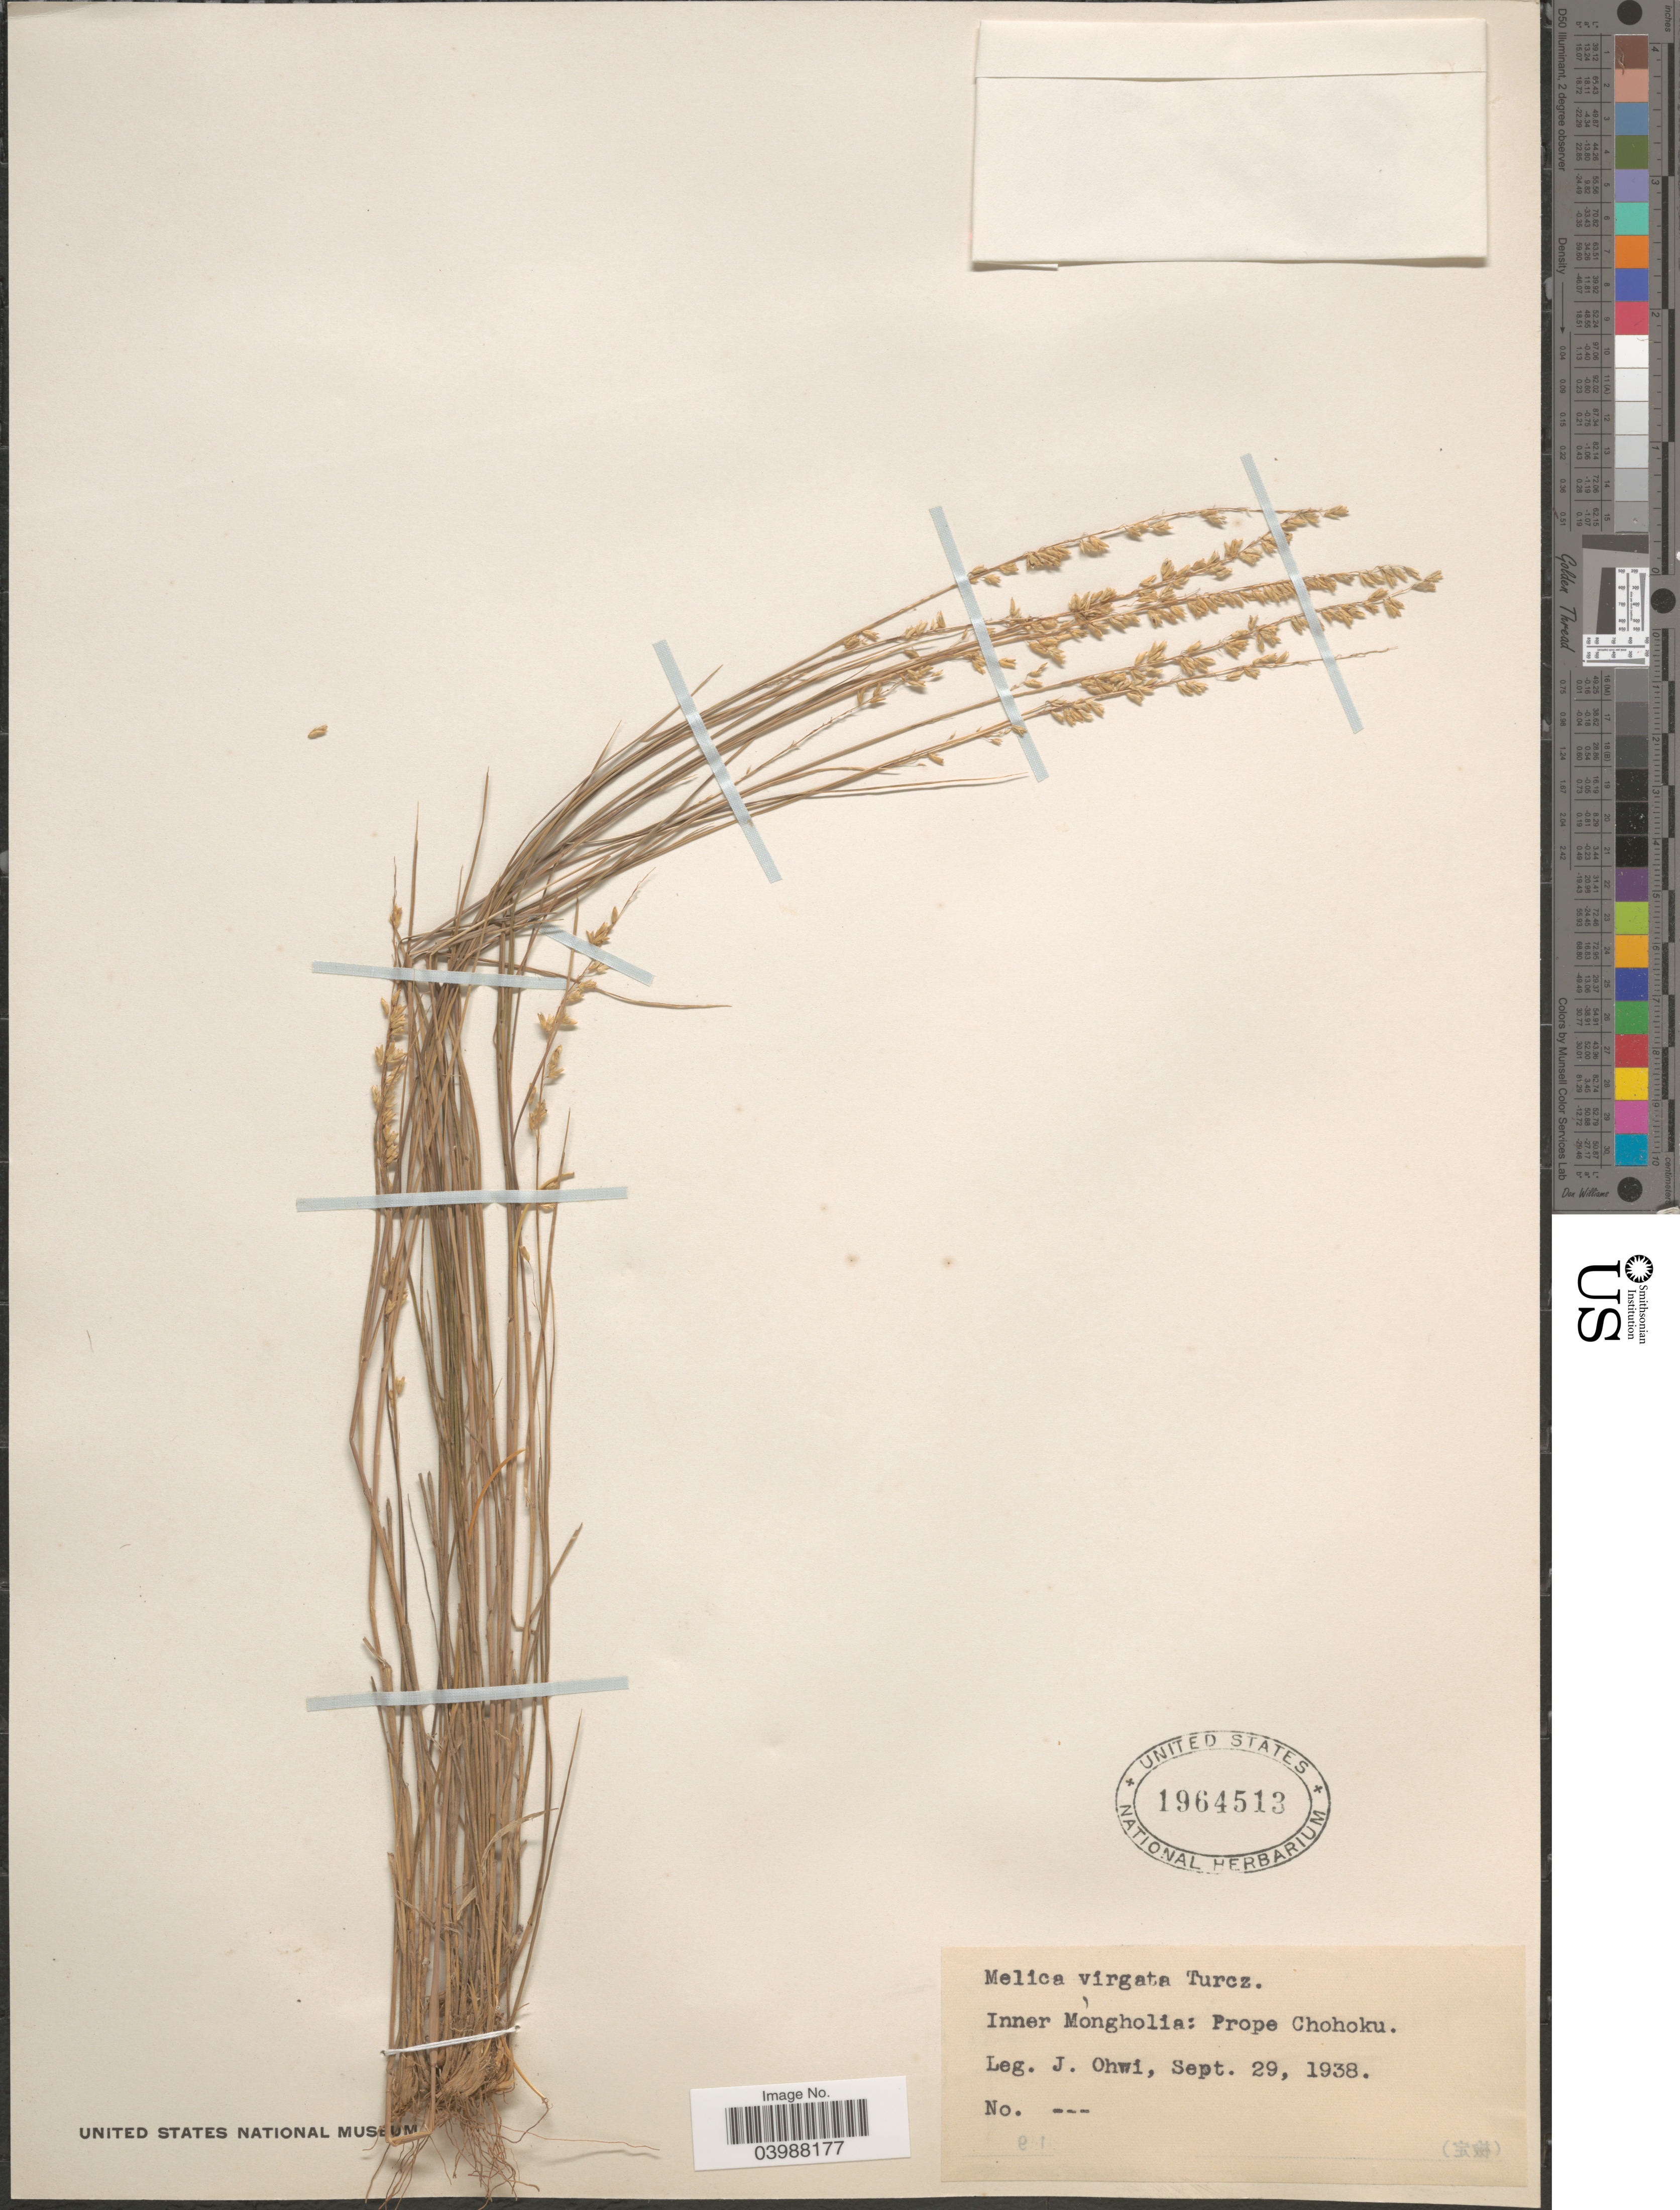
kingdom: Plantae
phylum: Tracheophyta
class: Liliopsida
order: Poales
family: Poaceae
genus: Melica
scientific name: Melica virgata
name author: Turcz. ex Trin.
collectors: J. Ohwi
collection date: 1938-09-29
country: China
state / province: Nei Monggol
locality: Inner Mongholia: Prope Chohoku.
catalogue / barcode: US 1964513